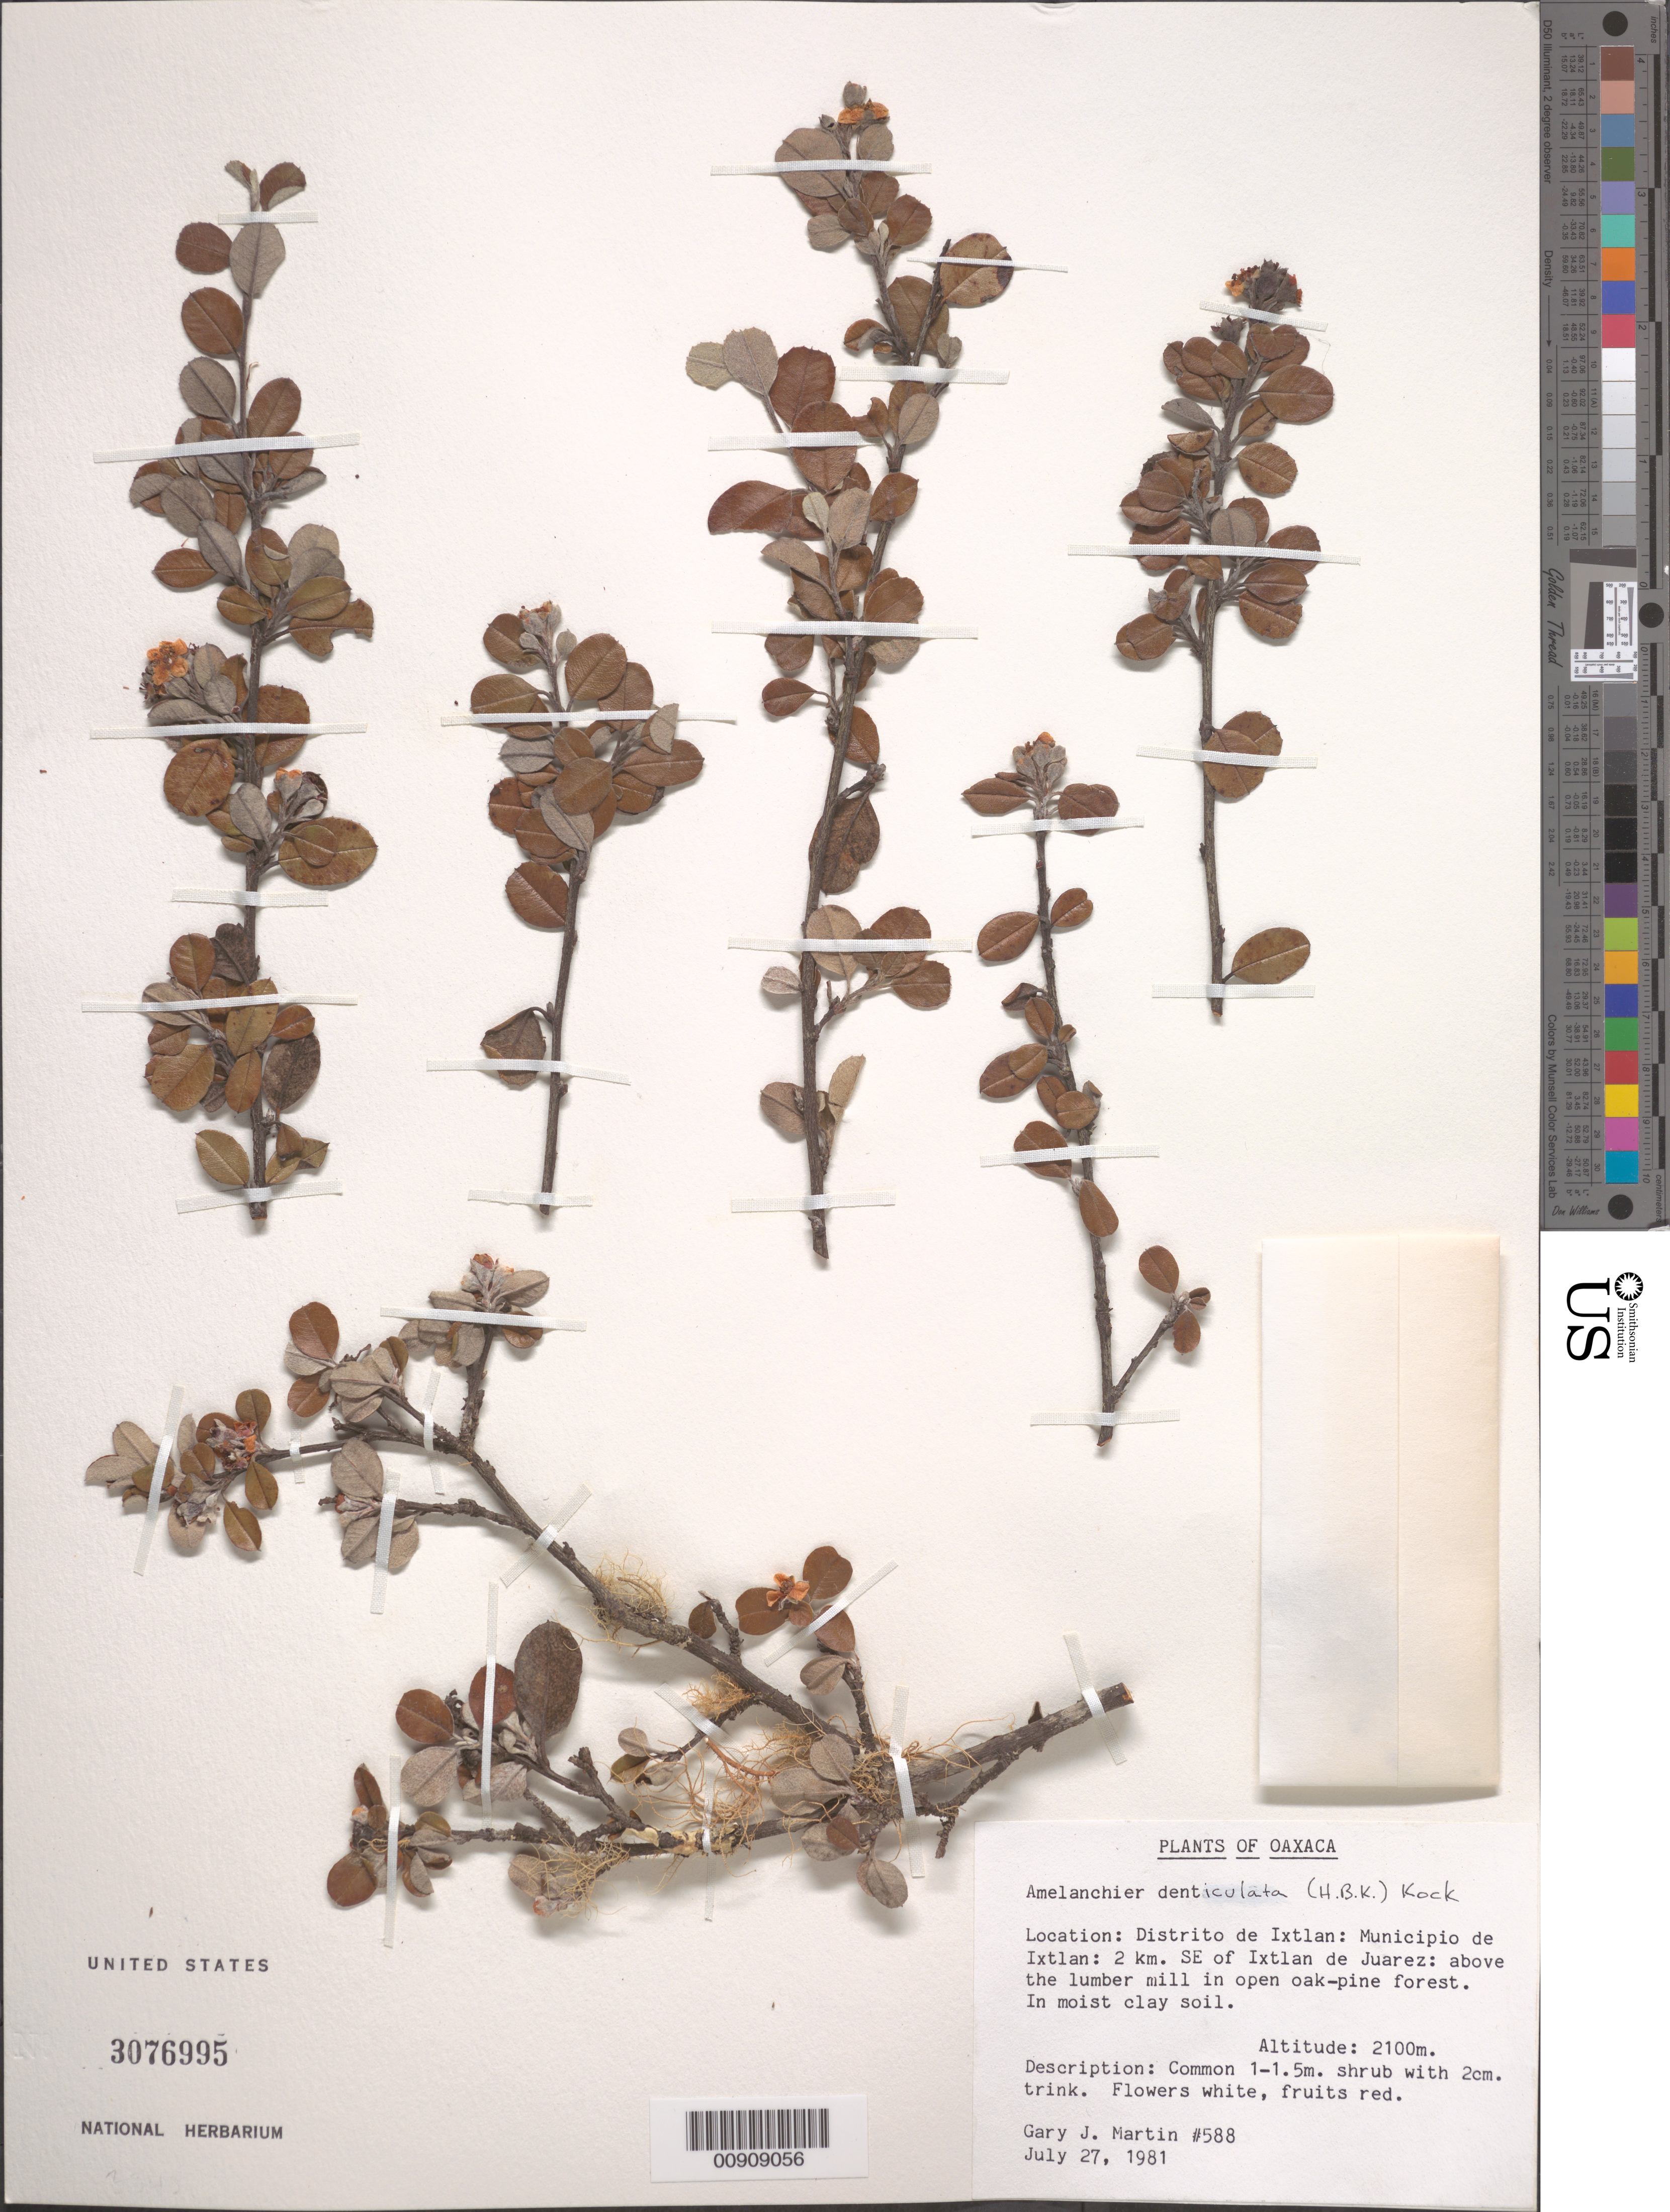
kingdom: Plantae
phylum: Tracheophyta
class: Magnoliopsida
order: Rosales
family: Rosaceae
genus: Malacomeles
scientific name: Malacomeles denticulata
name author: (Kunth) G.N. Jones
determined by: Strong, Mark T., (BOT), Smithsonian Institution - National Museum of Natural History (UNITED STATES)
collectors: G. J. Martin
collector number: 588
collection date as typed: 27 Jul 1981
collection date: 1981-07-27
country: Mexico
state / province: Oaxaca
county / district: Ixtlán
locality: Distrito de Ixtlán: Municipio de Ixtlán: 2 km. SE of Ixtlán de Juárez: above the lumber mill.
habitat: In open oak-pine forest. In moist clay soil.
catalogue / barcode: US 3076995